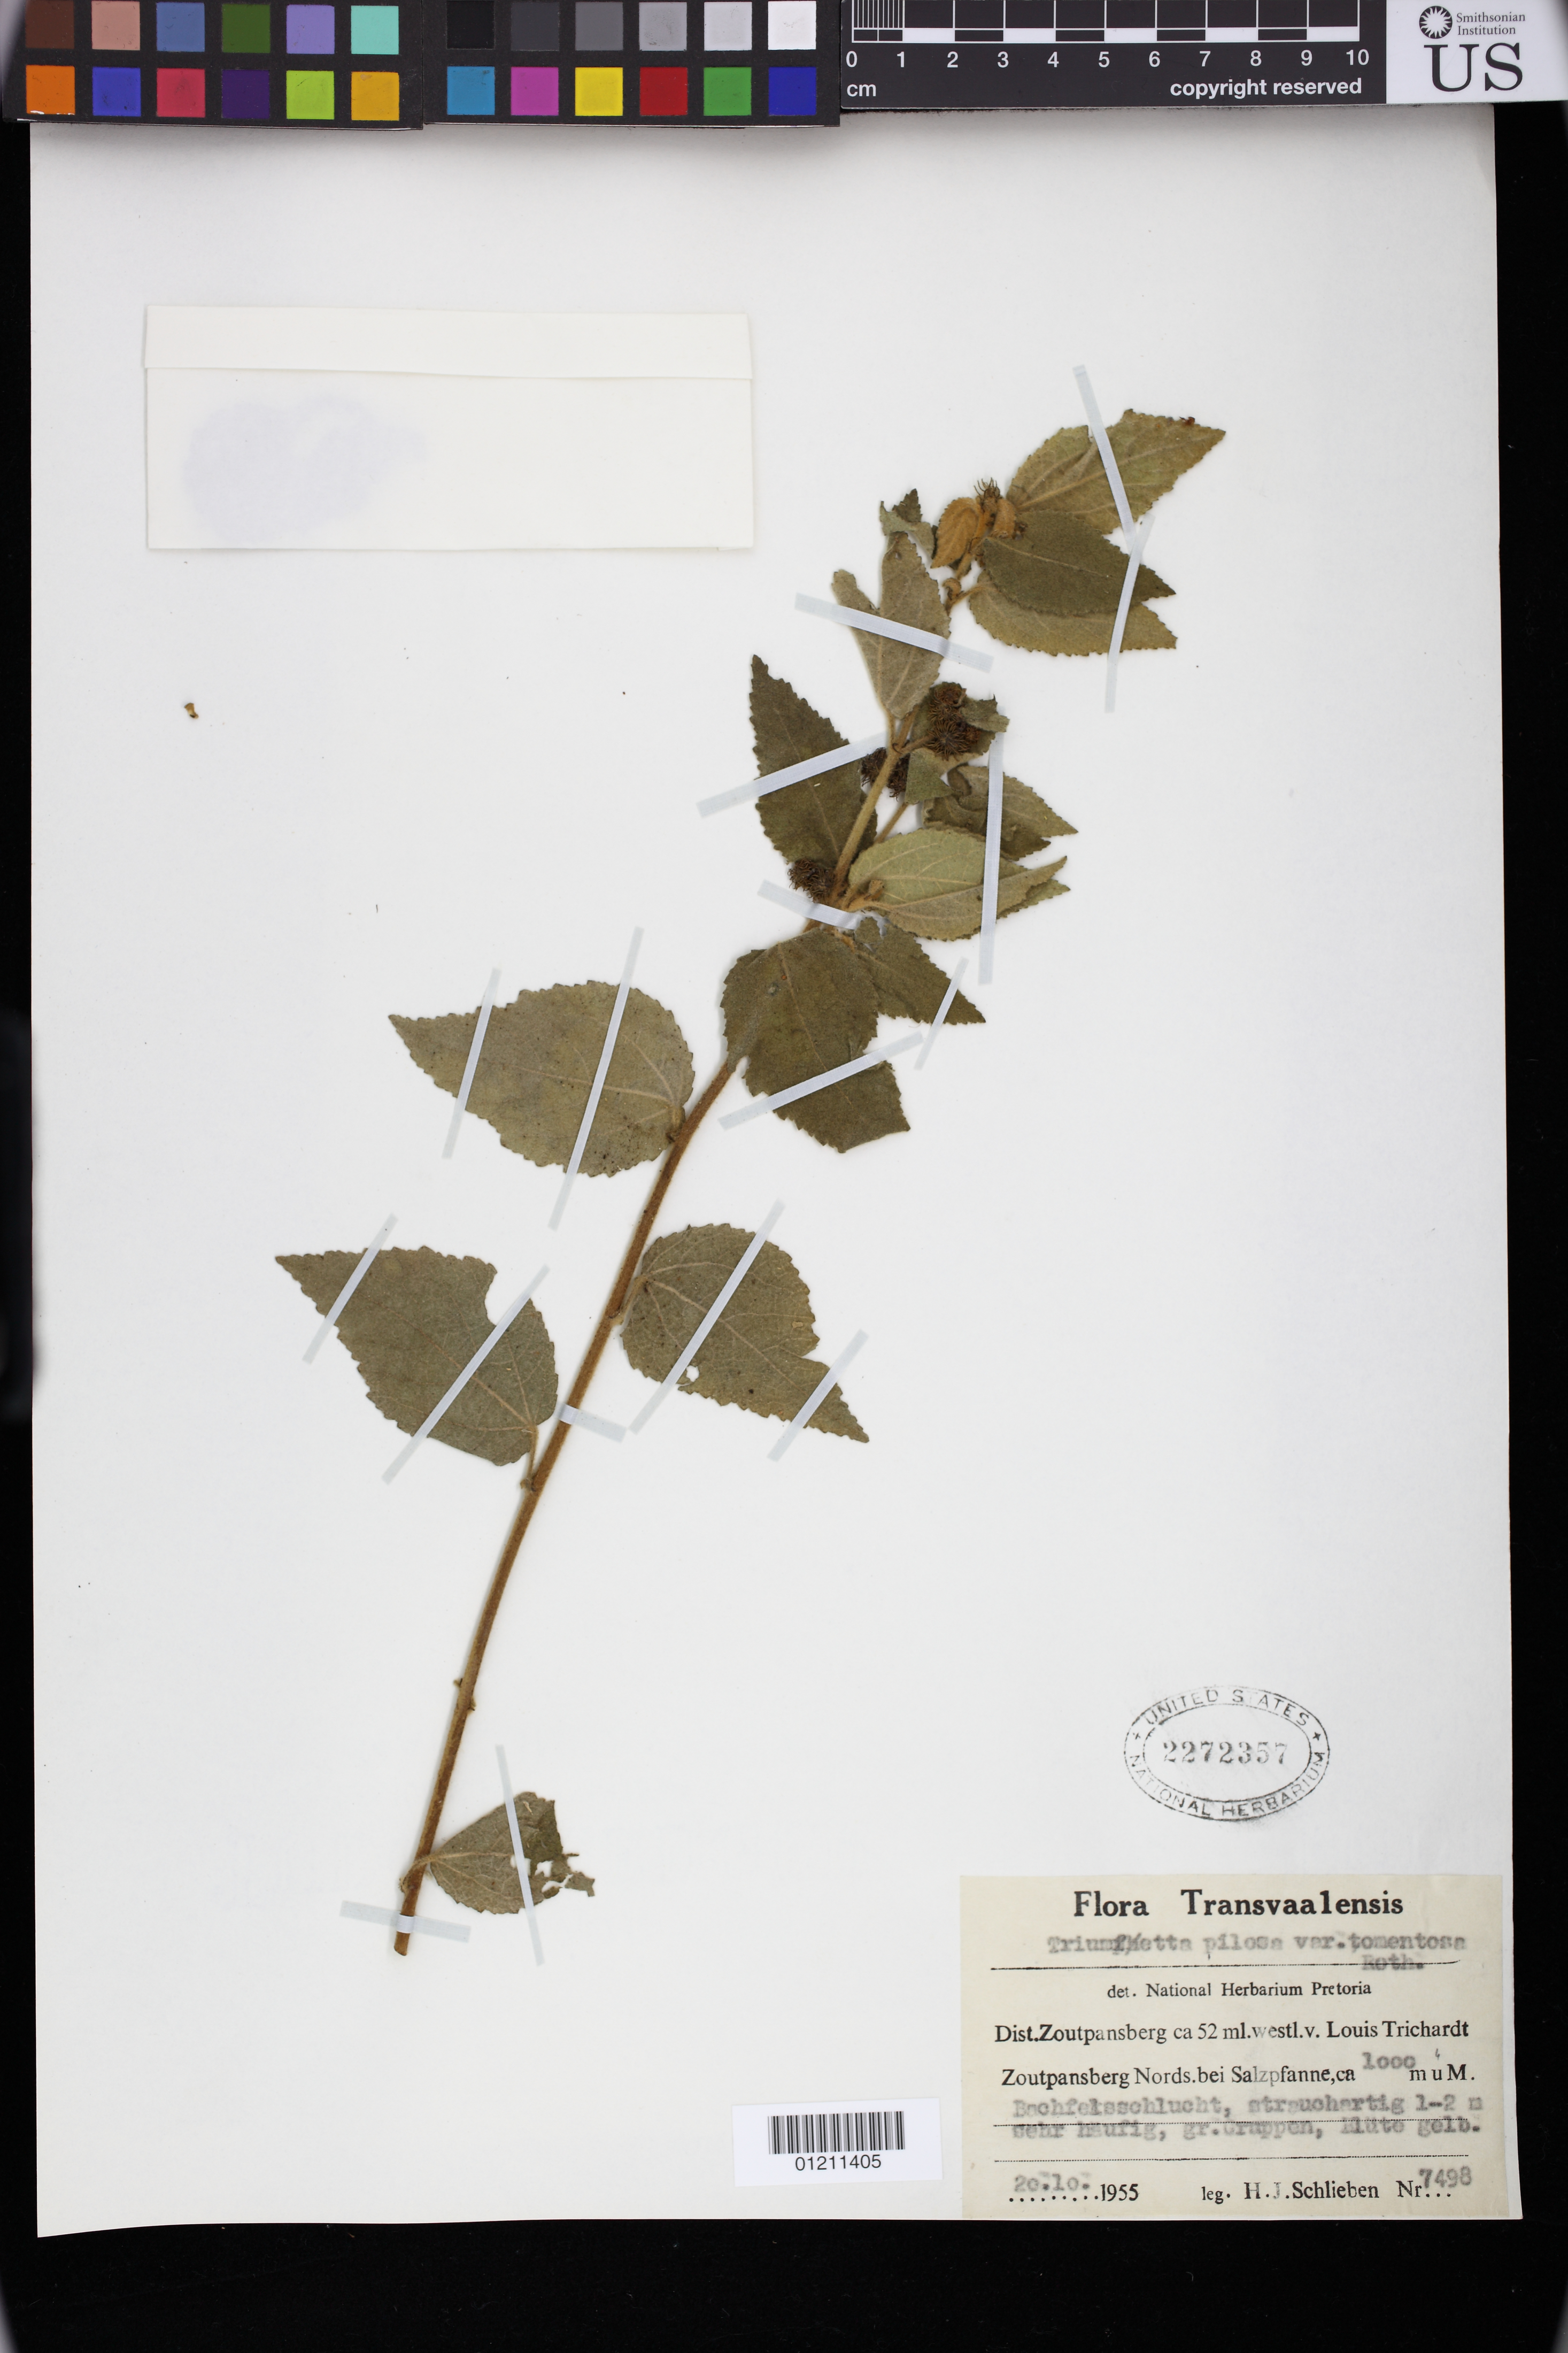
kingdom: Plantae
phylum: Tracheophyta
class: Magnoliopsida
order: Malvales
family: Malvaceae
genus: Triumfetta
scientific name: Triumfetta pilosa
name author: Roth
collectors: H. J. Schlieben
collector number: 7498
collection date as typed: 20 Oct 1955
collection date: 1955-10-20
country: South Africa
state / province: Limpopo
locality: Dist. Zoutpansberg ca 52 ml. westl.v.. Louis Trichardt Zoutpansberg Nords, bei Salzpfanne.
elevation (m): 1000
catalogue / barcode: US 2272357